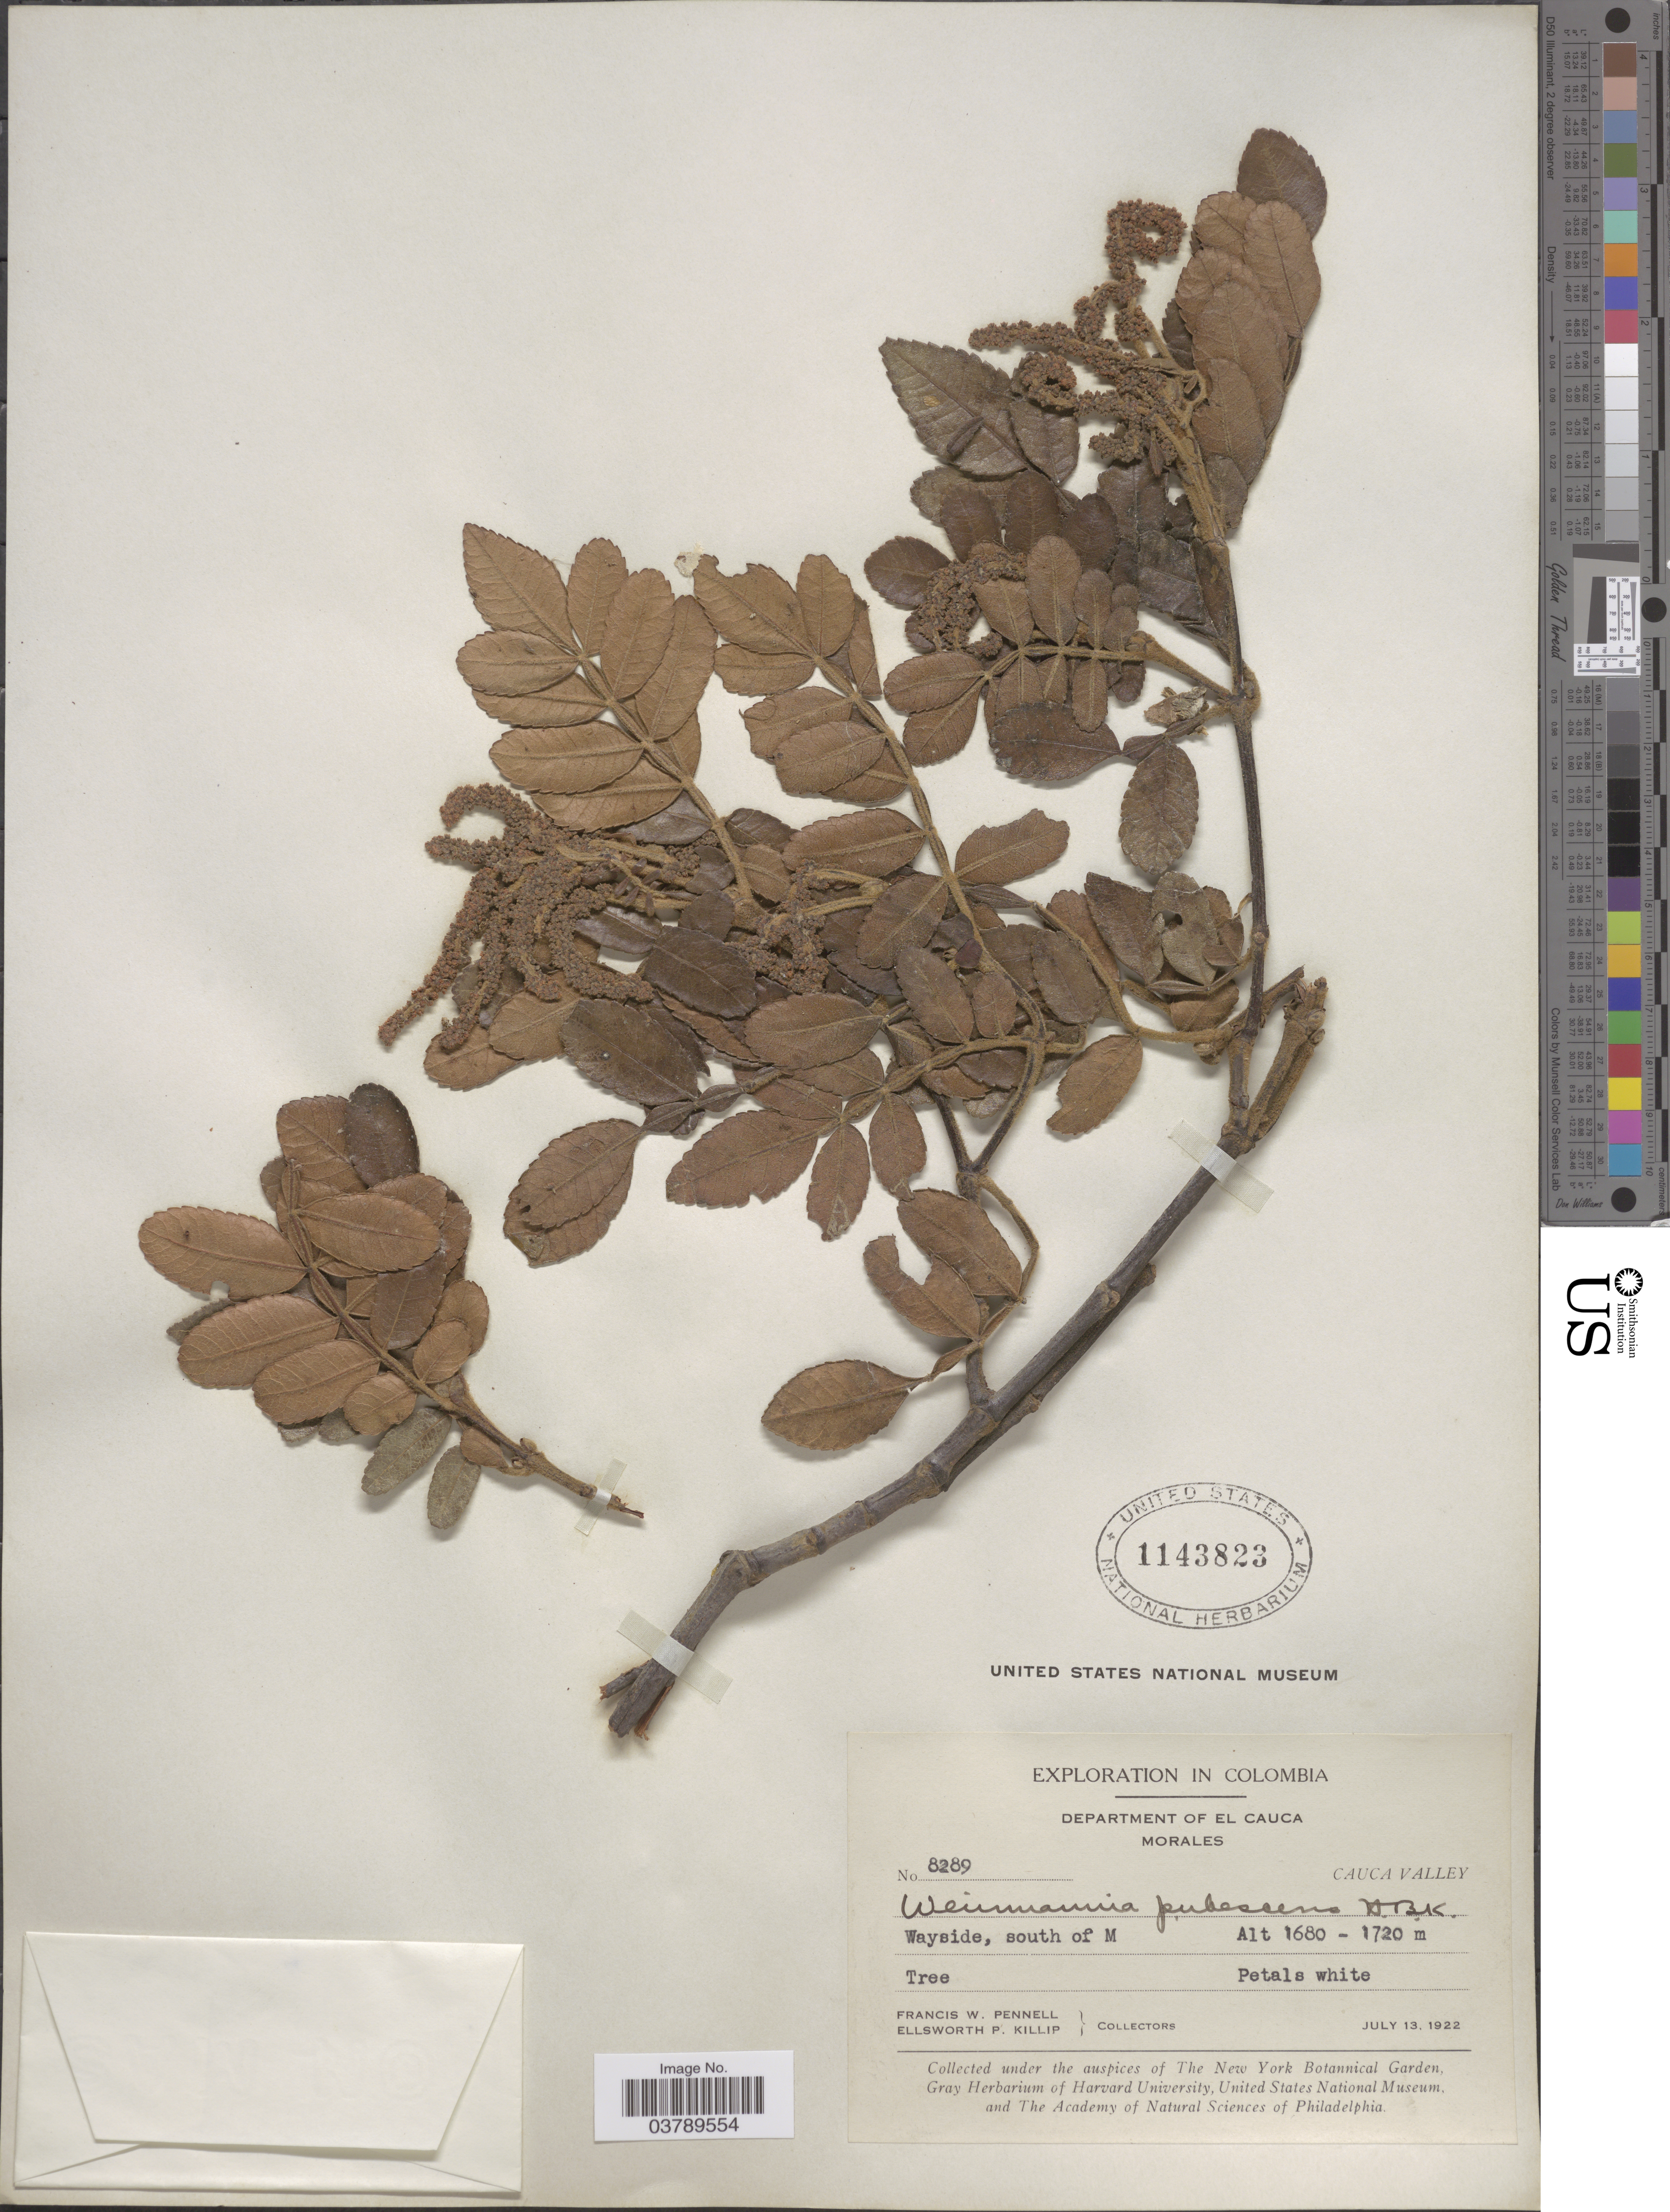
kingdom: Plantae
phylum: Tracheophyta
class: Magnoliopsida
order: Oxalidales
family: Cunoniaceae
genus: Weinmannia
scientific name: Weinmannia pubescens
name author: Kunth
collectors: F. W. Pennell & E. P. Killip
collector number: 8289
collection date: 1922-07-13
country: Colombia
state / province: Cauca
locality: Department of El Cauca, Morales. Cauca Valley. Wayside, south of M.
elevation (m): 1680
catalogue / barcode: US 1143823